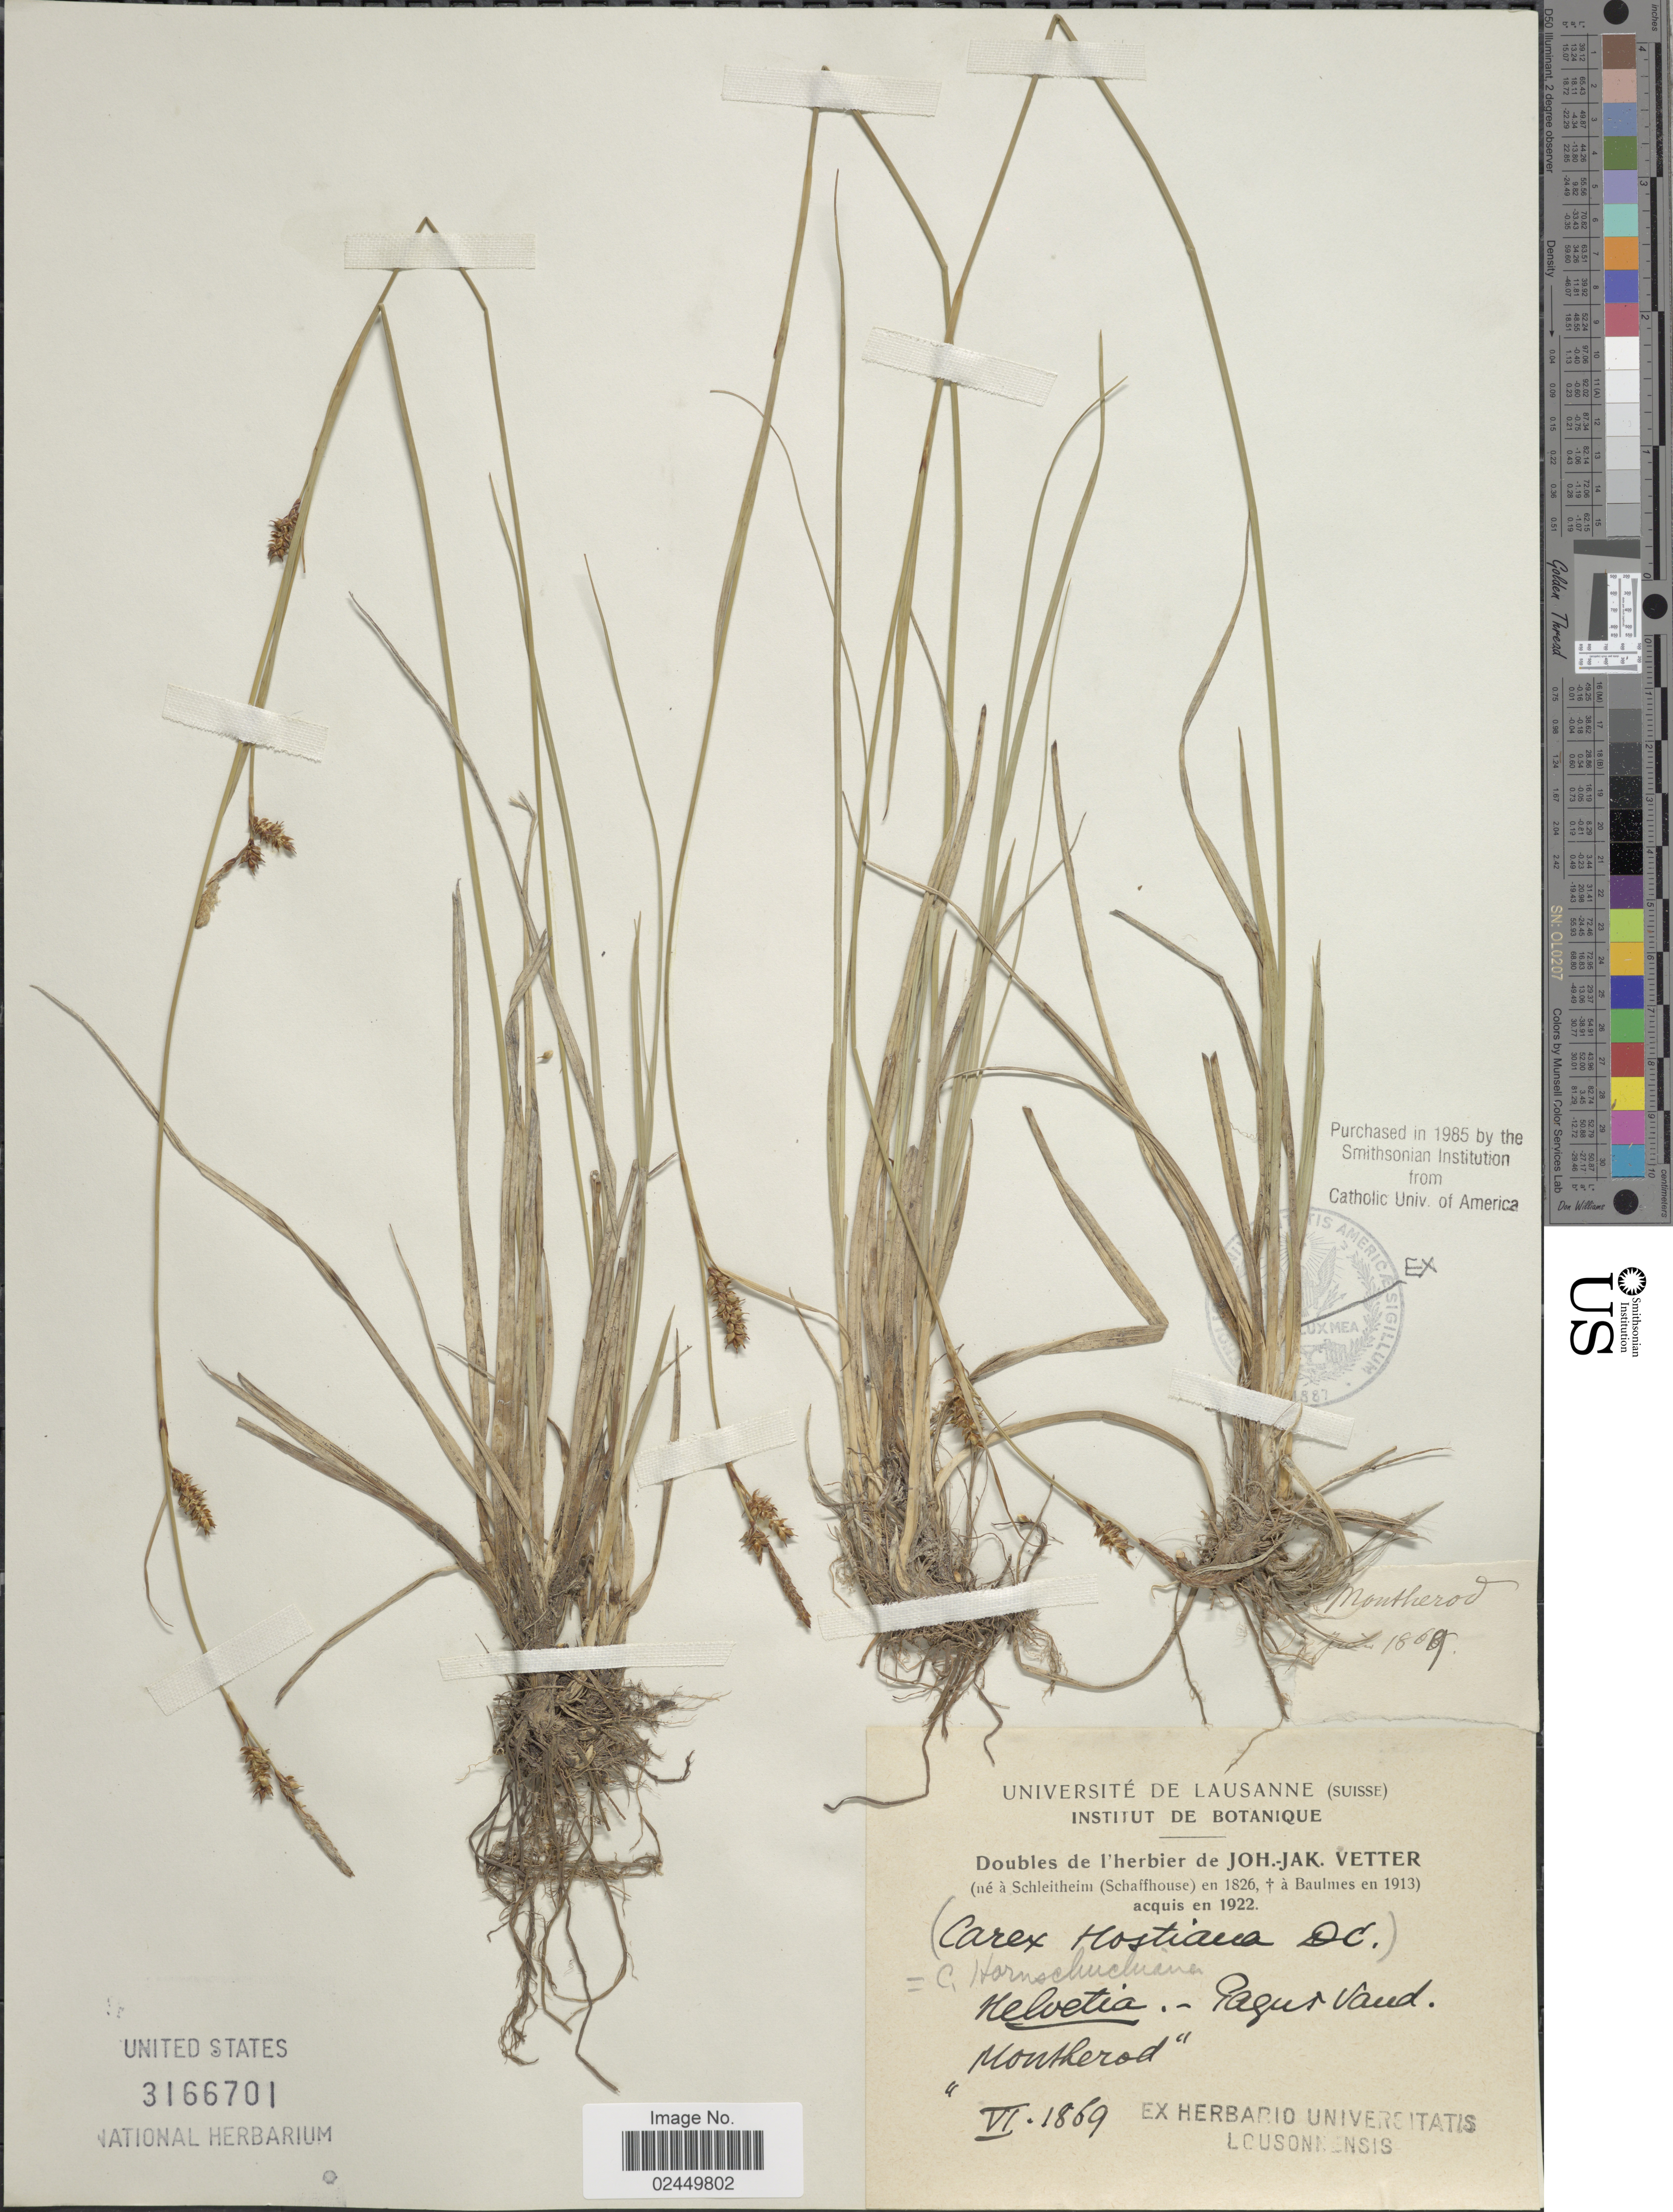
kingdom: Plantae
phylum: Tracheophyta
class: Liliopsida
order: Poales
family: Cyperaceae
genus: Carex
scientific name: Carex hostiana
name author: DC.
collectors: ex herb. J.J. Vetter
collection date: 1869-06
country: Switzerland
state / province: Vaud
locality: Helvetia. Montherod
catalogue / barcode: US 3166701